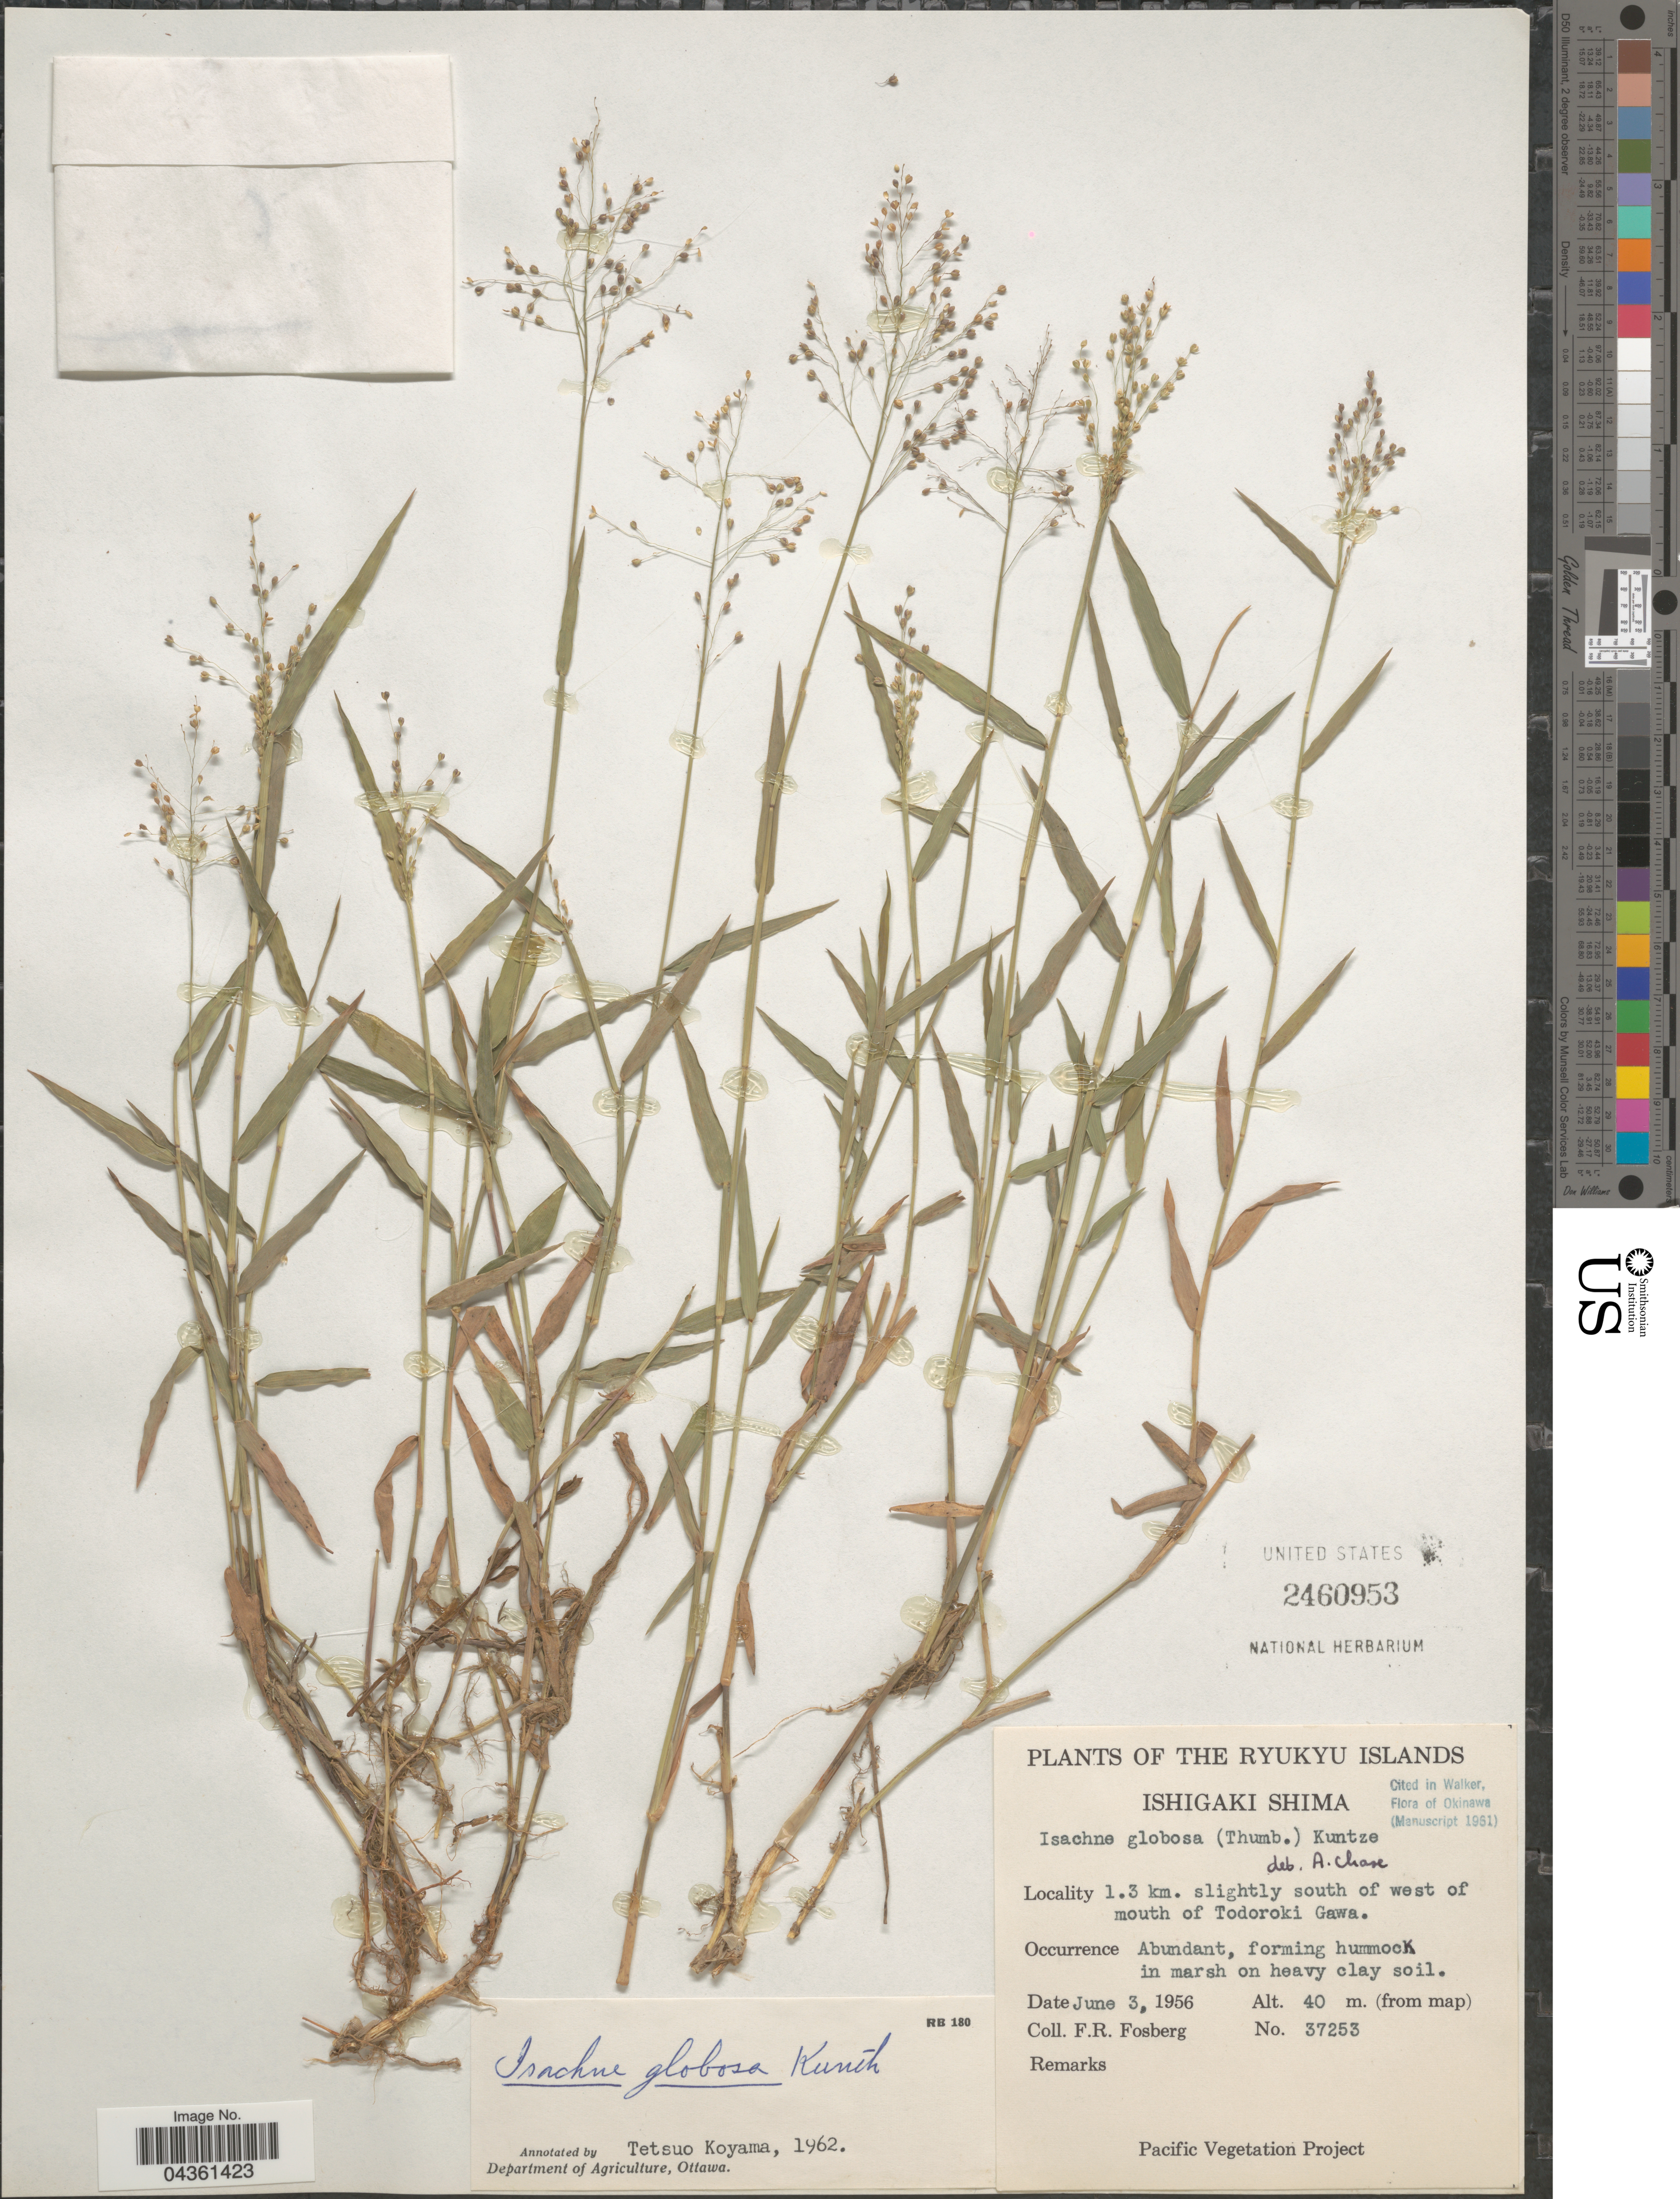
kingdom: Plantae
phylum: Tracheophyta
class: Liliopsida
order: Poales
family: Poaceae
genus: Isachne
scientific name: Isachne globosa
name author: (Thunb.) Kuntze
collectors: F. R. Fosberg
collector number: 37253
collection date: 1956-06-03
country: Japan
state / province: Okinawa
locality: The Ryukyu Islands. Ishigaki Shima. 1.3 km. slightly south of west of mouth of Todoroki Gawa.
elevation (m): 40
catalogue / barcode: US 2460953